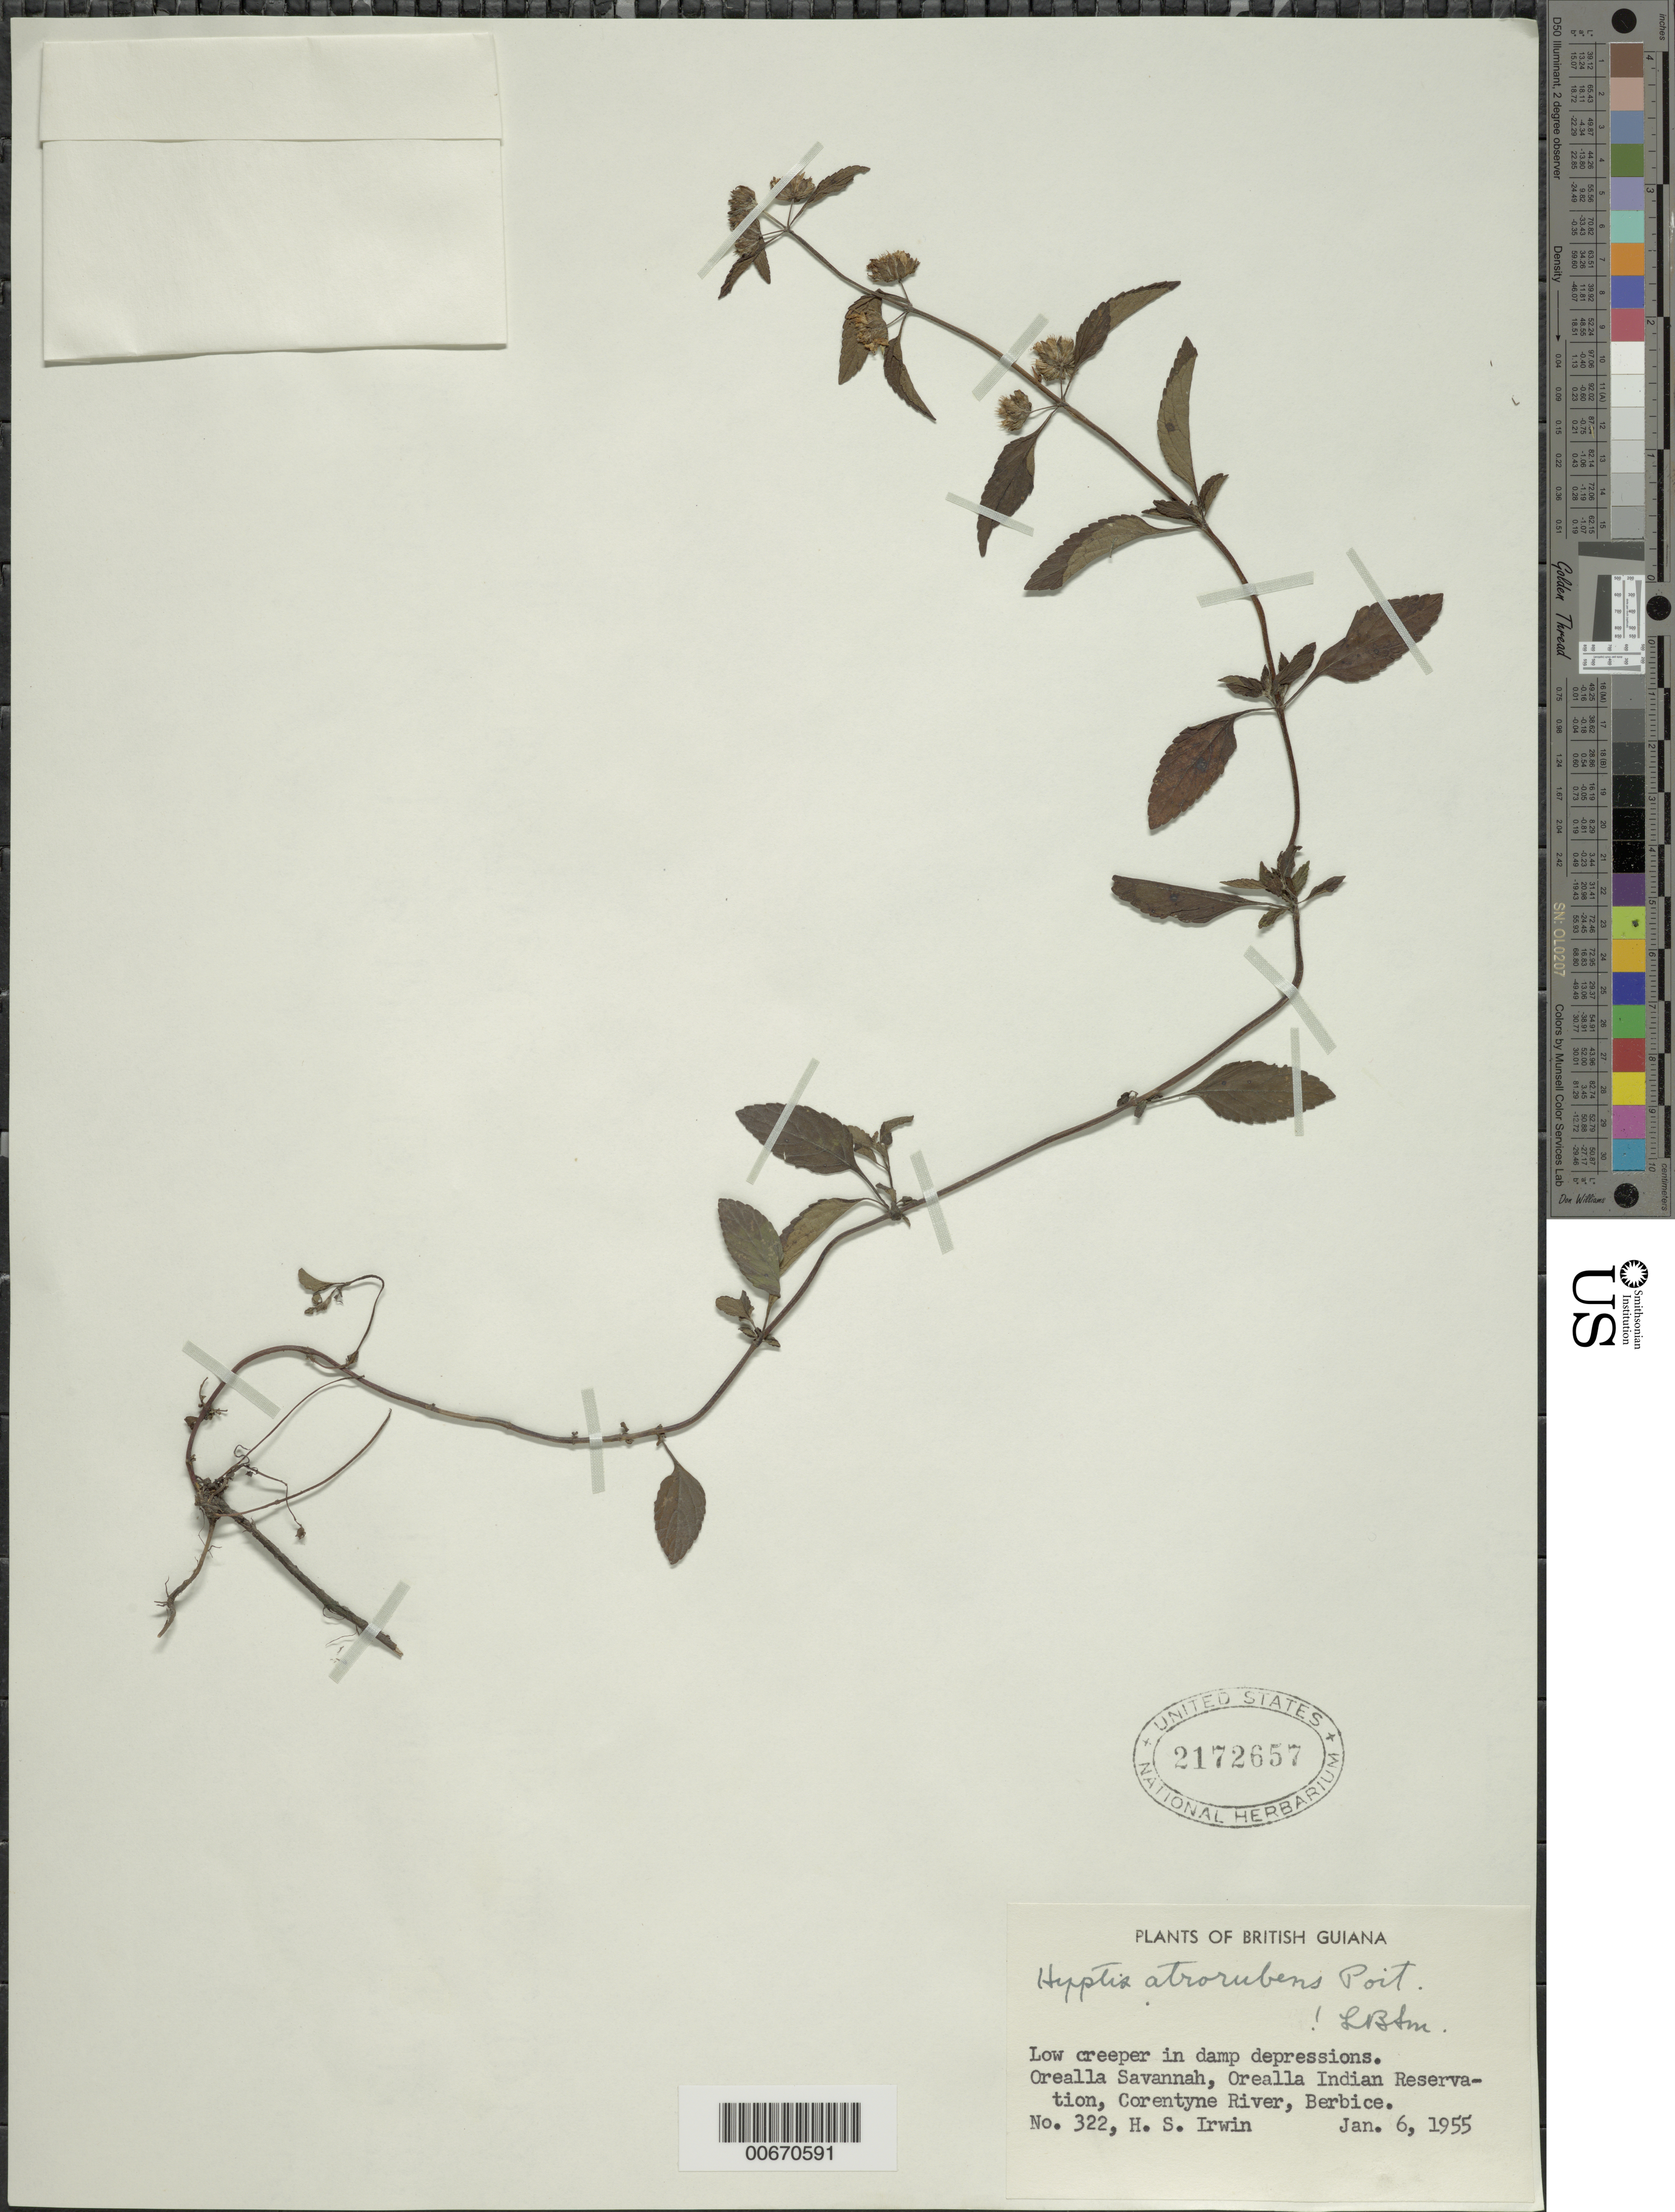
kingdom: Plantae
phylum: Tracheophyta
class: Magnoliopsida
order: Lamiales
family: Lamiaceae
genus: Hyptis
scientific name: Hyptis atrorubens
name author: Poit.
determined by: Smith, Lyman B., (US), NMNH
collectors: H. Irwin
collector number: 322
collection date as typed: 6-Jan-55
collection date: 1955-01-06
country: Guyana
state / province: E. Berbice-Corentyne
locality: Orealla Savanna, Orealla Indian Reservation, Corentyne River, Berbice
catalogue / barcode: US 2172657